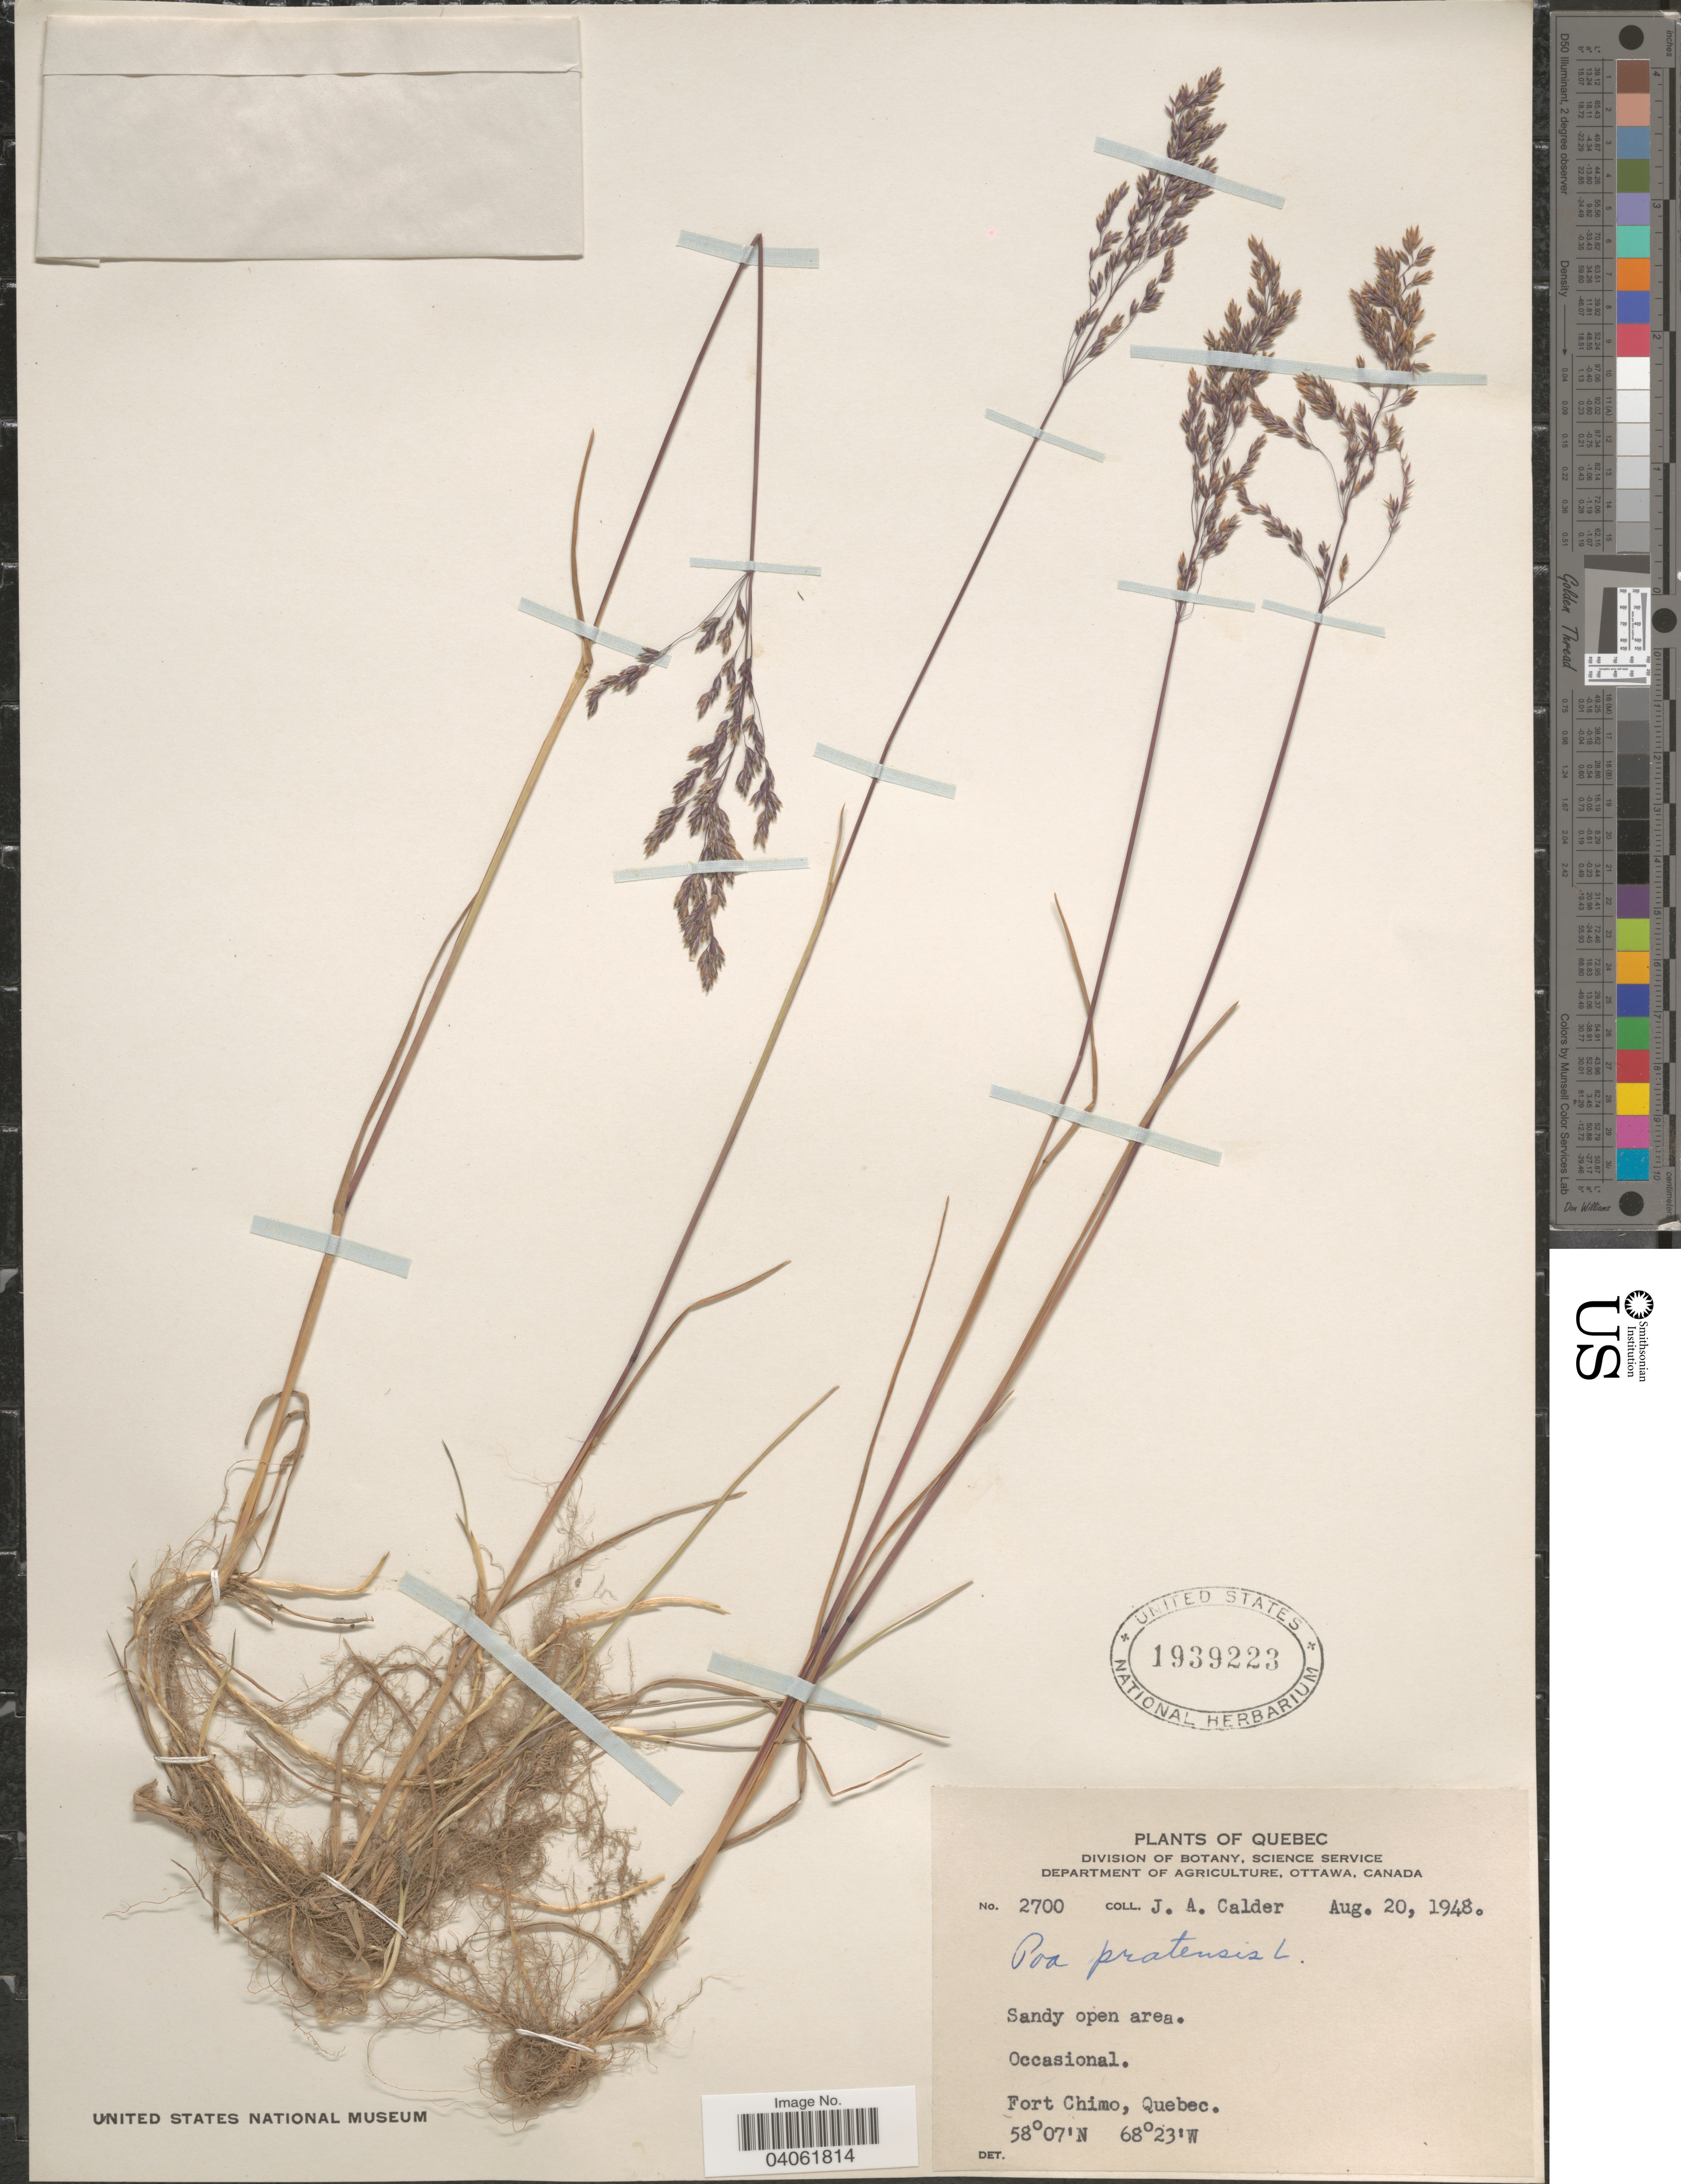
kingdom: Plantae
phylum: Tracheophyta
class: Liliopsida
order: Poales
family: Poaceae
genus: Poa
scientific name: Poa pratensis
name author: L.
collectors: J. A. Calder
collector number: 2700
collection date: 1948-08-20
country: Canada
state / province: Quebec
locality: Fort Chimo.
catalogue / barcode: US 1939223